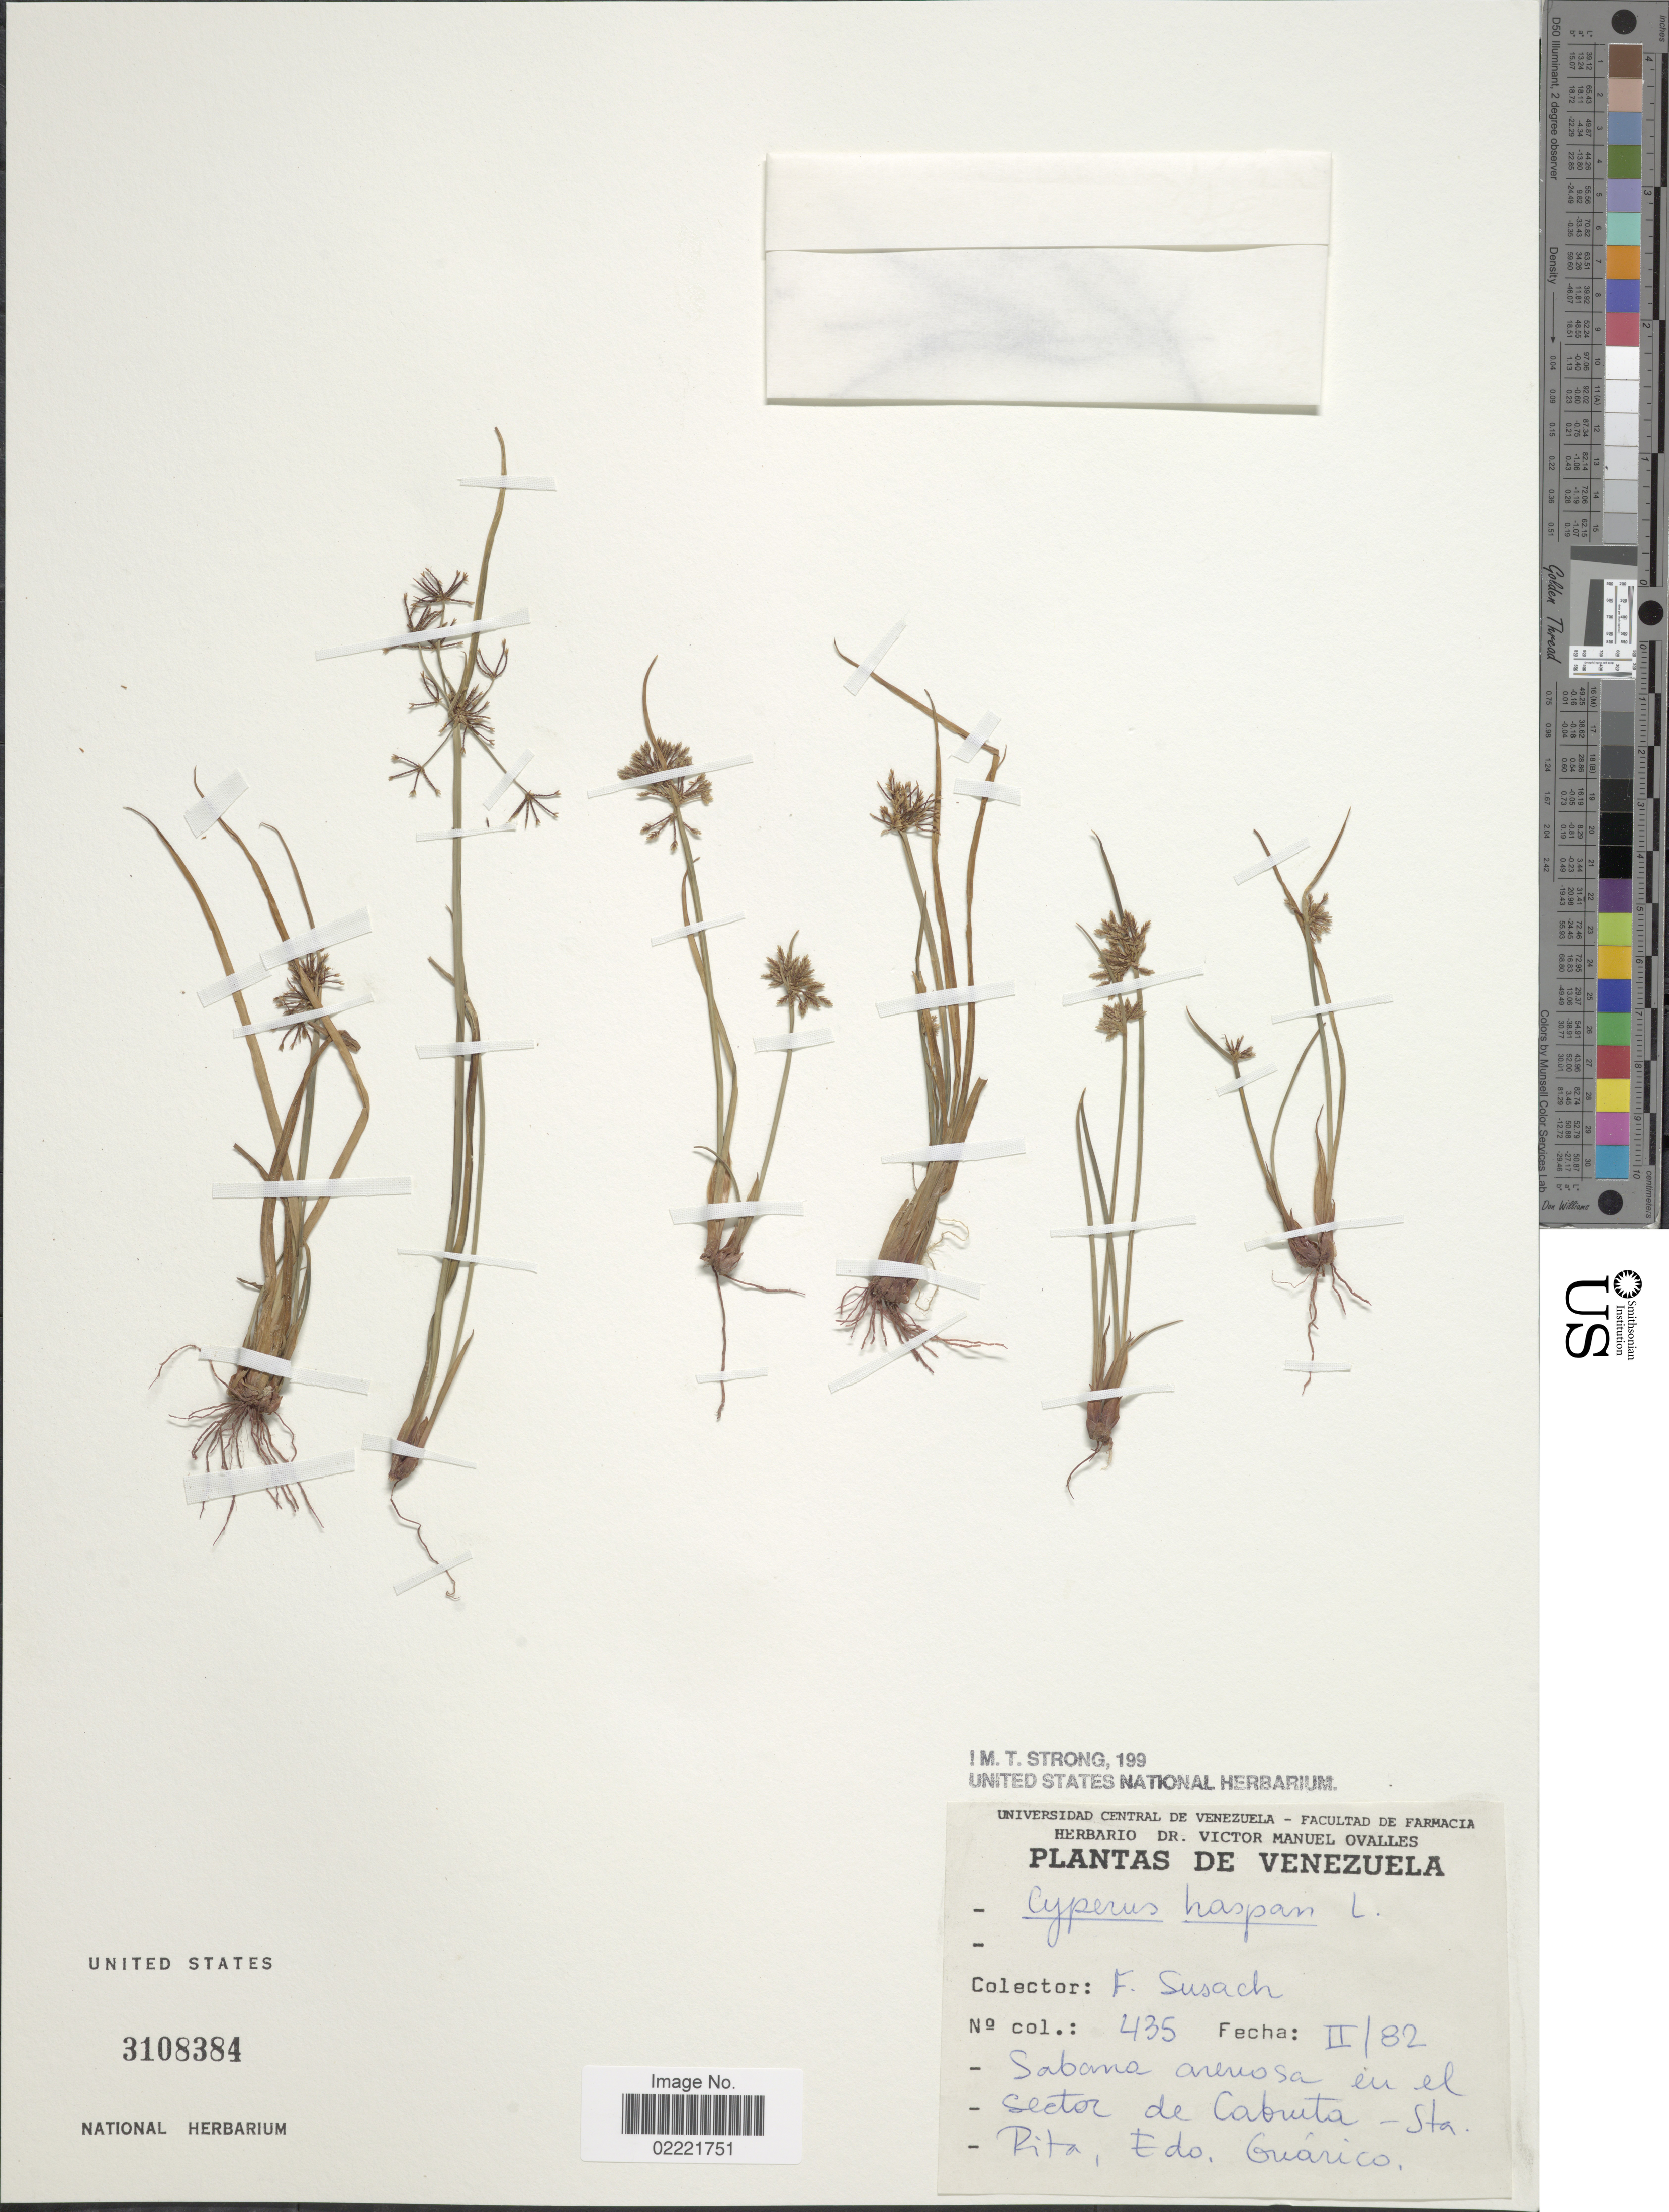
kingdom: Plantae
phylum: Tracheophyta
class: Liliopsida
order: Poales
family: Cyperaceae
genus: Cyperus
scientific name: Cyperus haspan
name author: L.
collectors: F. Susach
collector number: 435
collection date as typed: Transcribed d/m/y: /2/82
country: Venezuela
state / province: Guárico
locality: Sabana arenosa en el sector de Cabuta - Sta Rita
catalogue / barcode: US 3108384